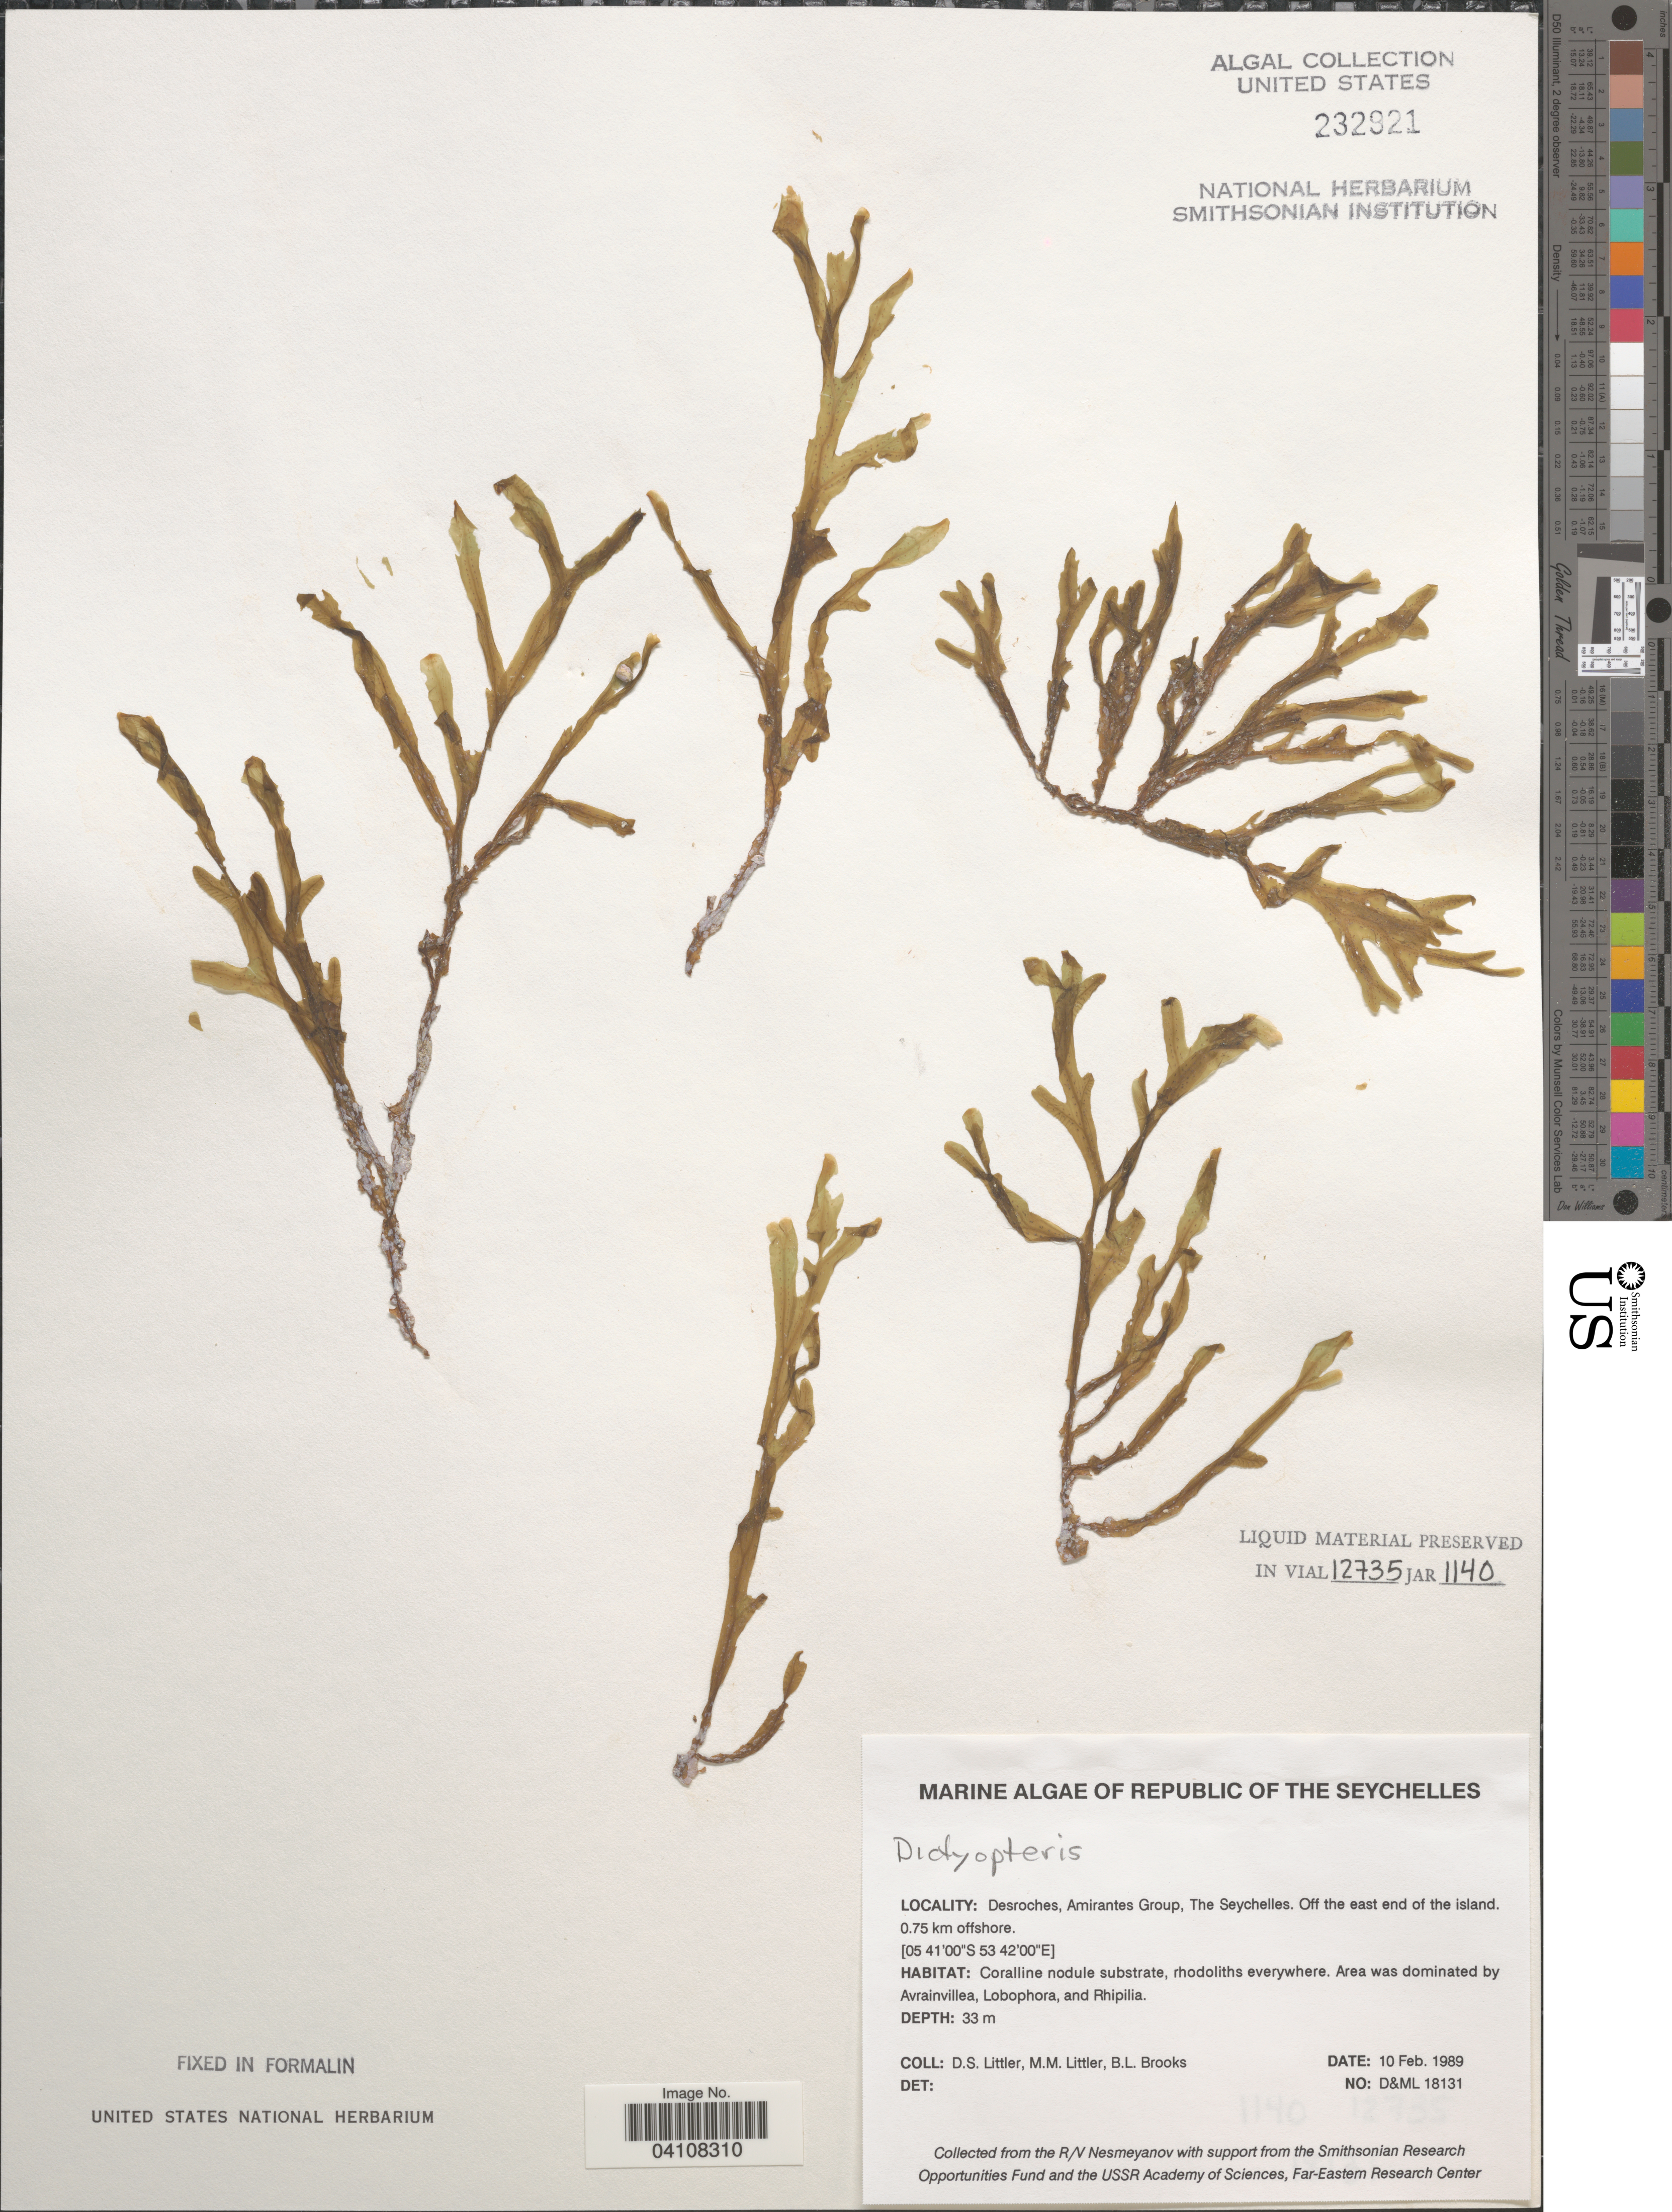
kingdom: Chromista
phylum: Ochrophyta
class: Phaeophyceae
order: Dictyotales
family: Dictyotaceae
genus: Dictyopteris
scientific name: Dictyopteris sp.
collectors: D. S. Littler & B. Brooks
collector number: D&ML18131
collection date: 1989-02-10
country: Seychelles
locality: Republic of The Seychelles. Desroches, Amirantes Group. Off the east end of the island. 0.75 km offshore.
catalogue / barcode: US 232921